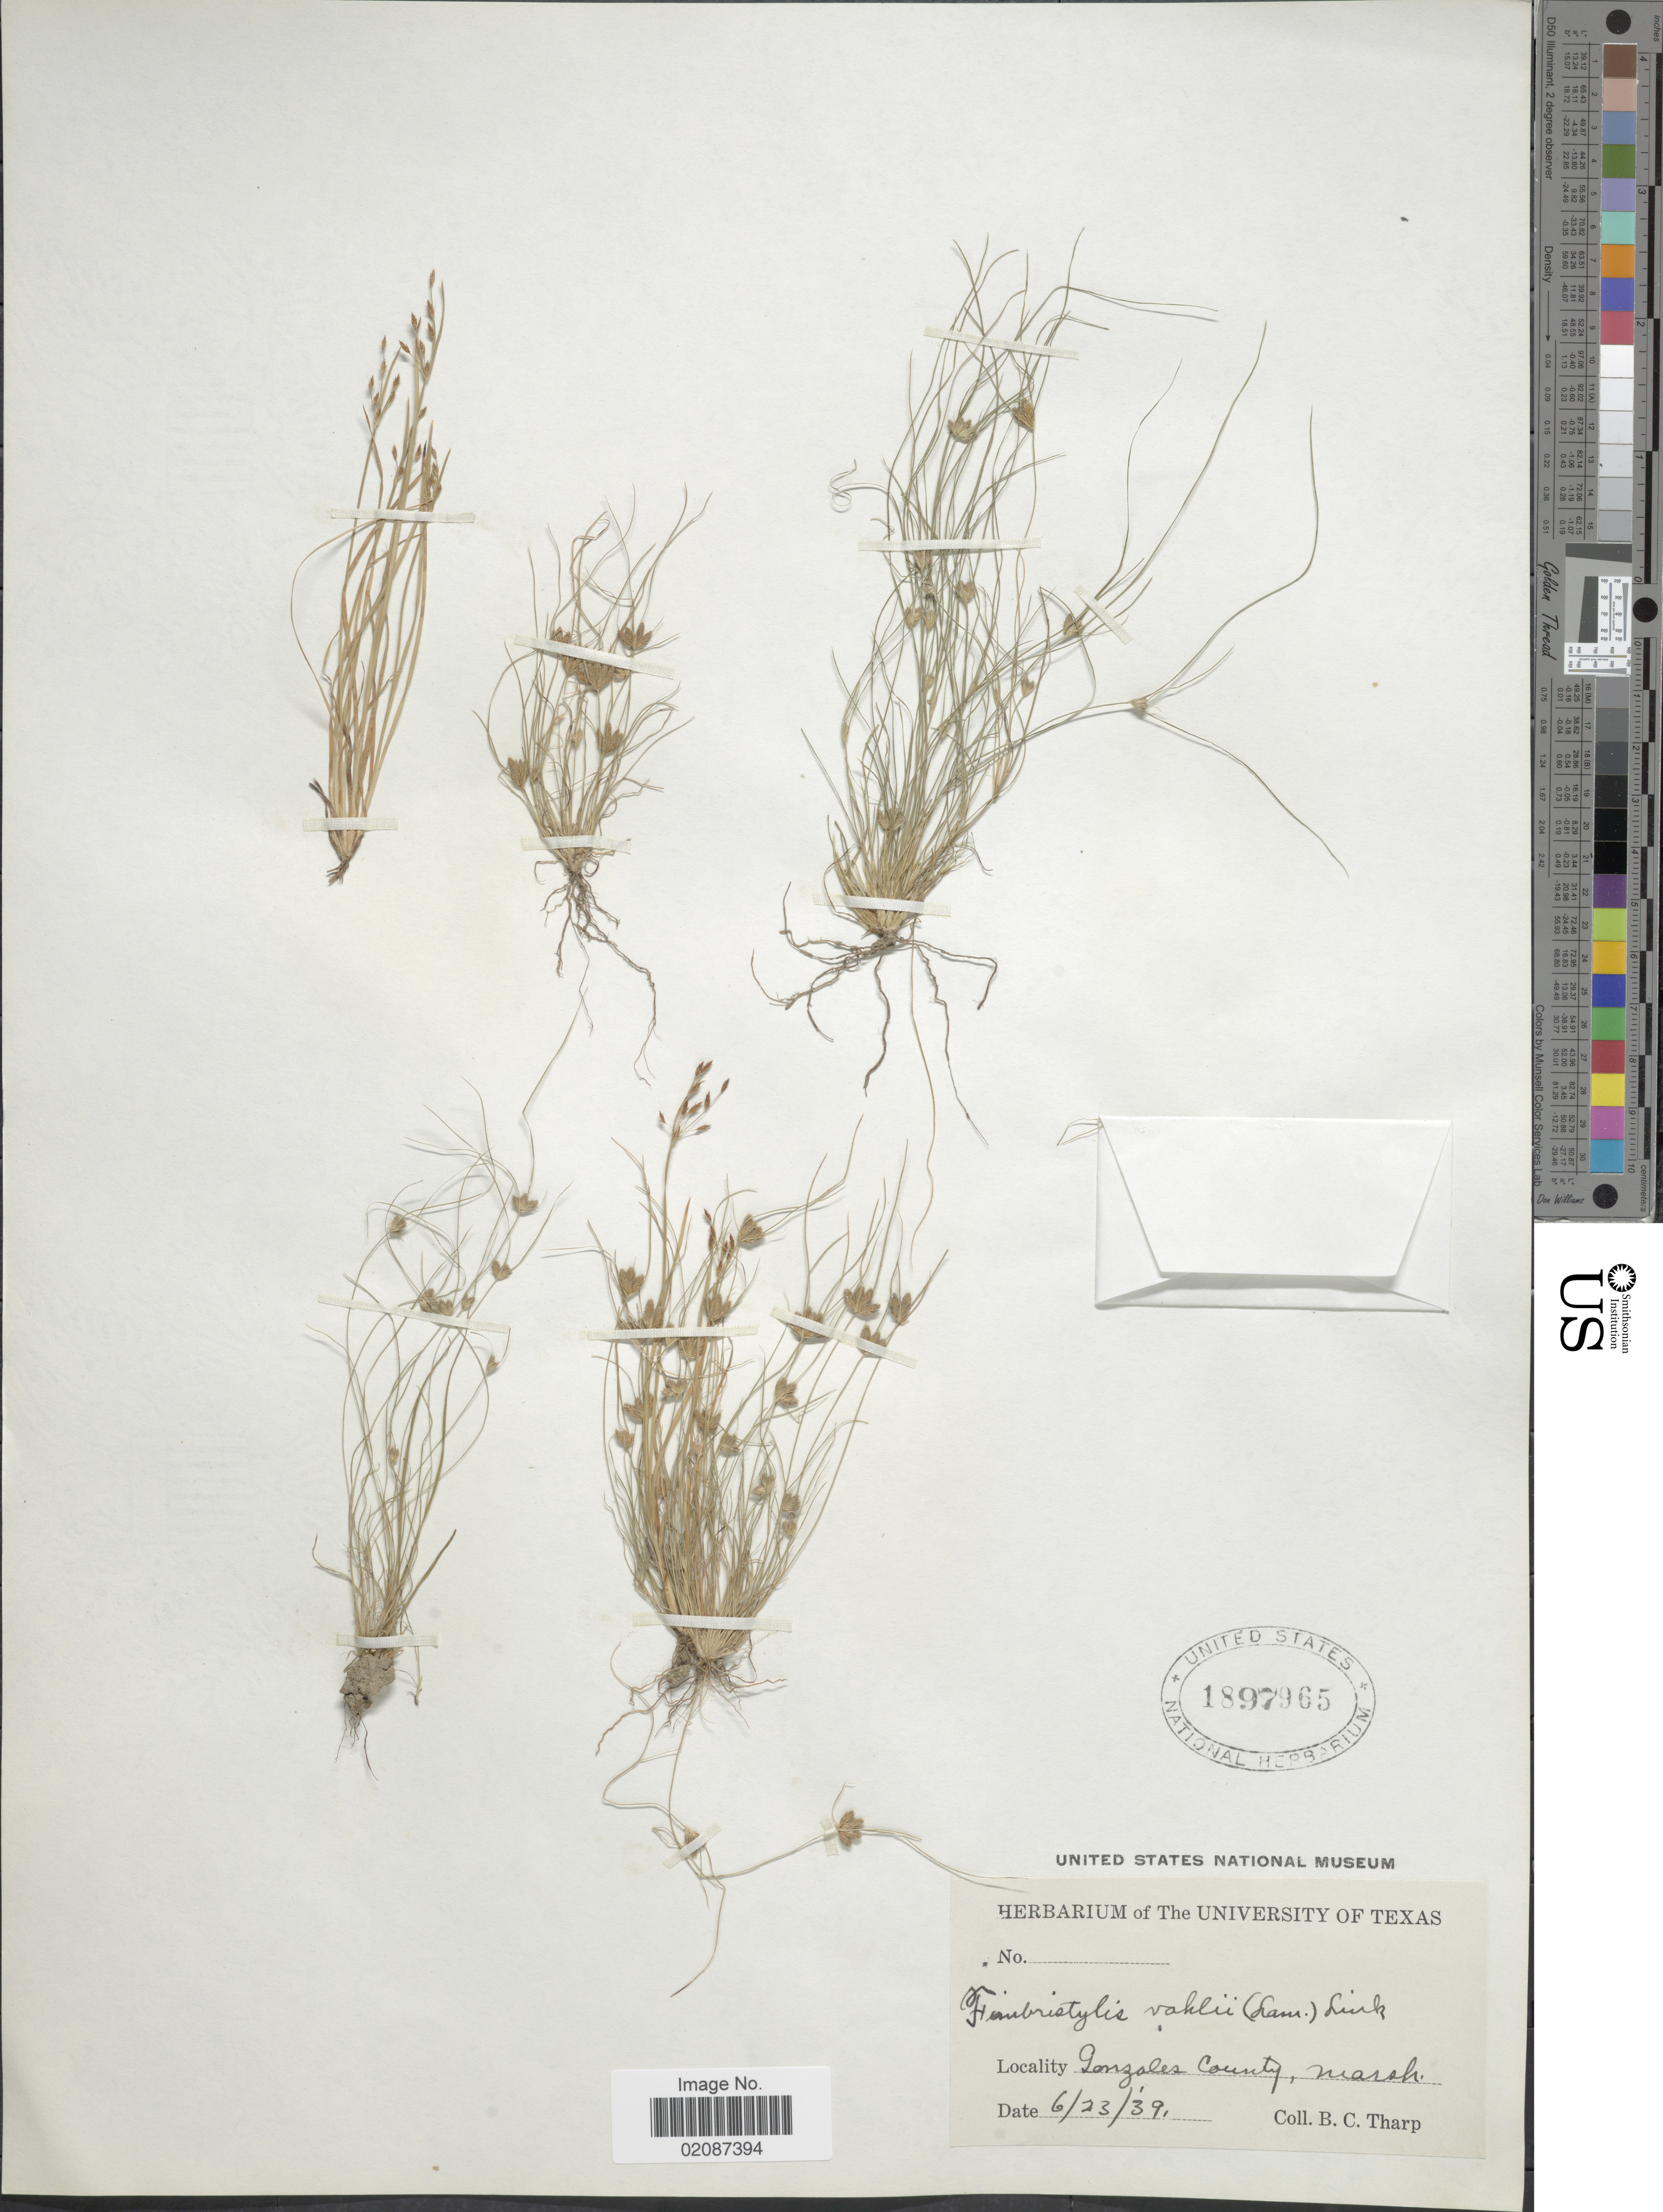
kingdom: Plantae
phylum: Tracheophyta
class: Liliopsida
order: Poales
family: Cyperaceae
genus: Fimbristylis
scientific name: Fimbristylis vahlii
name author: (Lam.) Link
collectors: B. C. Tharp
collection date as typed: Transcribed d/m/y: 23/6/39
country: United States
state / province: Texas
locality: Gonzales County, Marsh.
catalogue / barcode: US 1897965